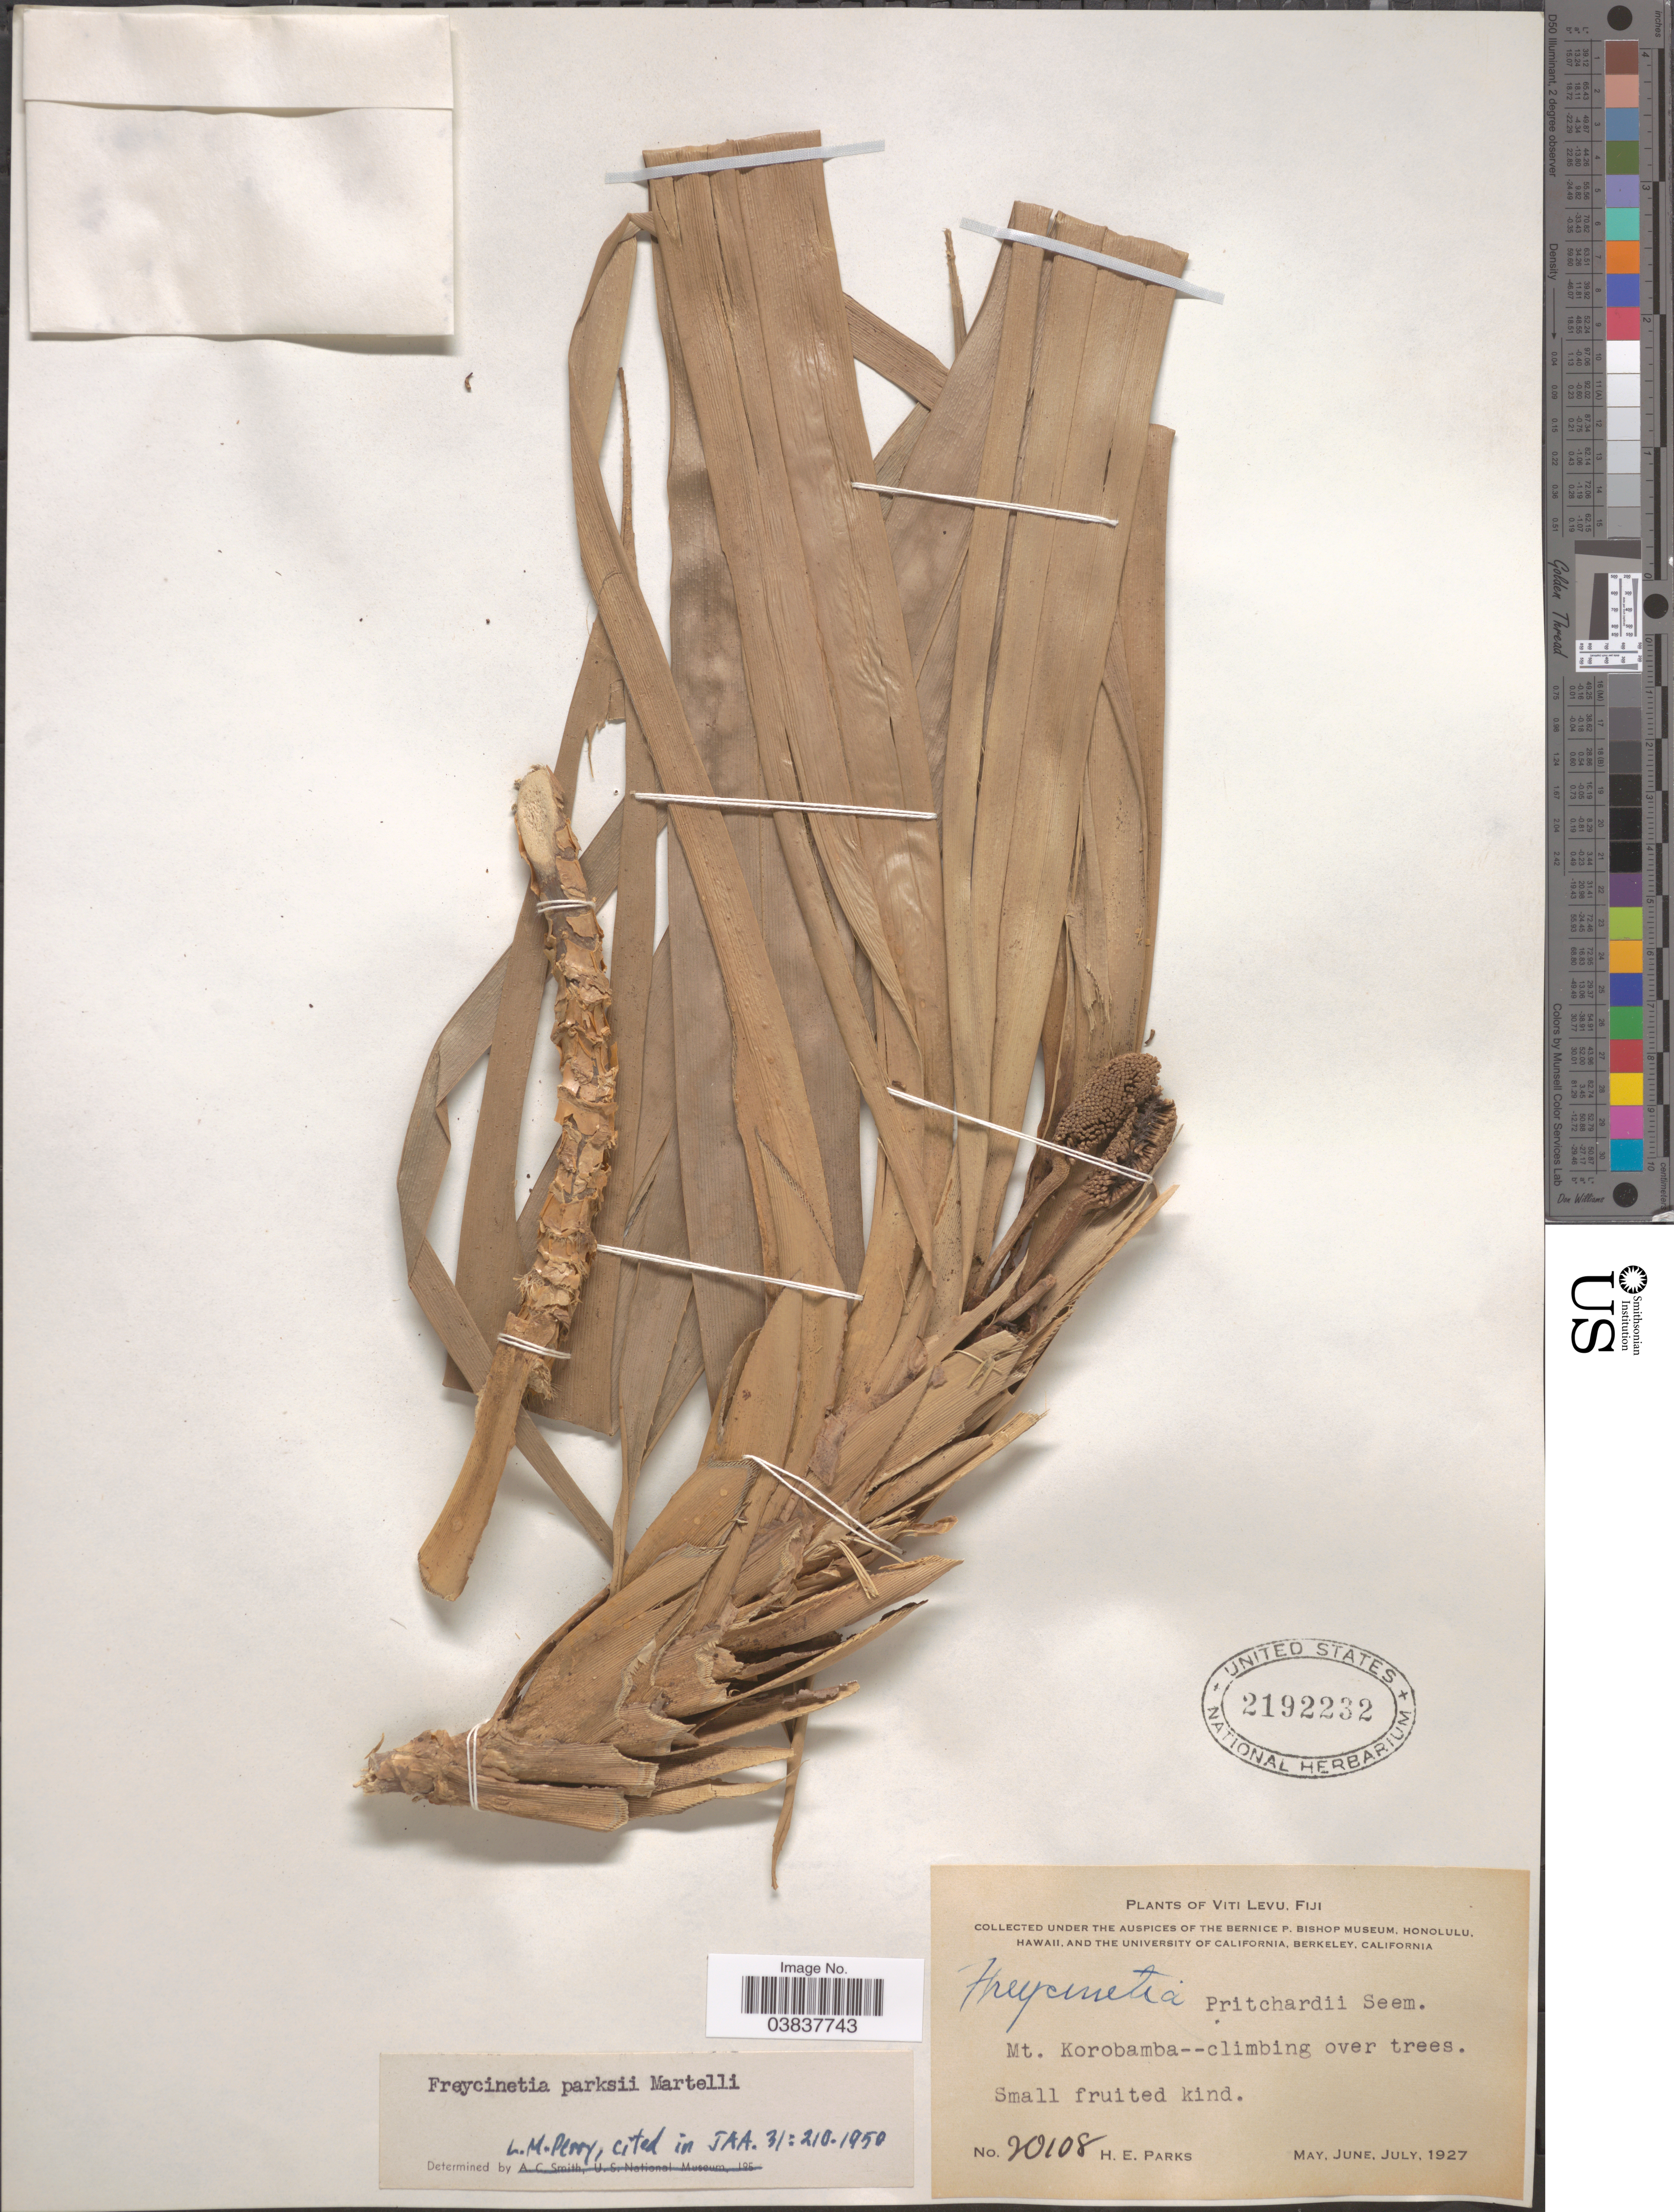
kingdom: Plantae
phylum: Tracheophyta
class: Liliopsida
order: Pandanales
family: Pandanaceae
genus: Freycinetia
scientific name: Freycinetia parksii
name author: Martelli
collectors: H. E. Parks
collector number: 20180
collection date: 1927-05/1927-07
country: Fiji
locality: Viti Levu. Mt. Korobamba.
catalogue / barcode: US 2192232